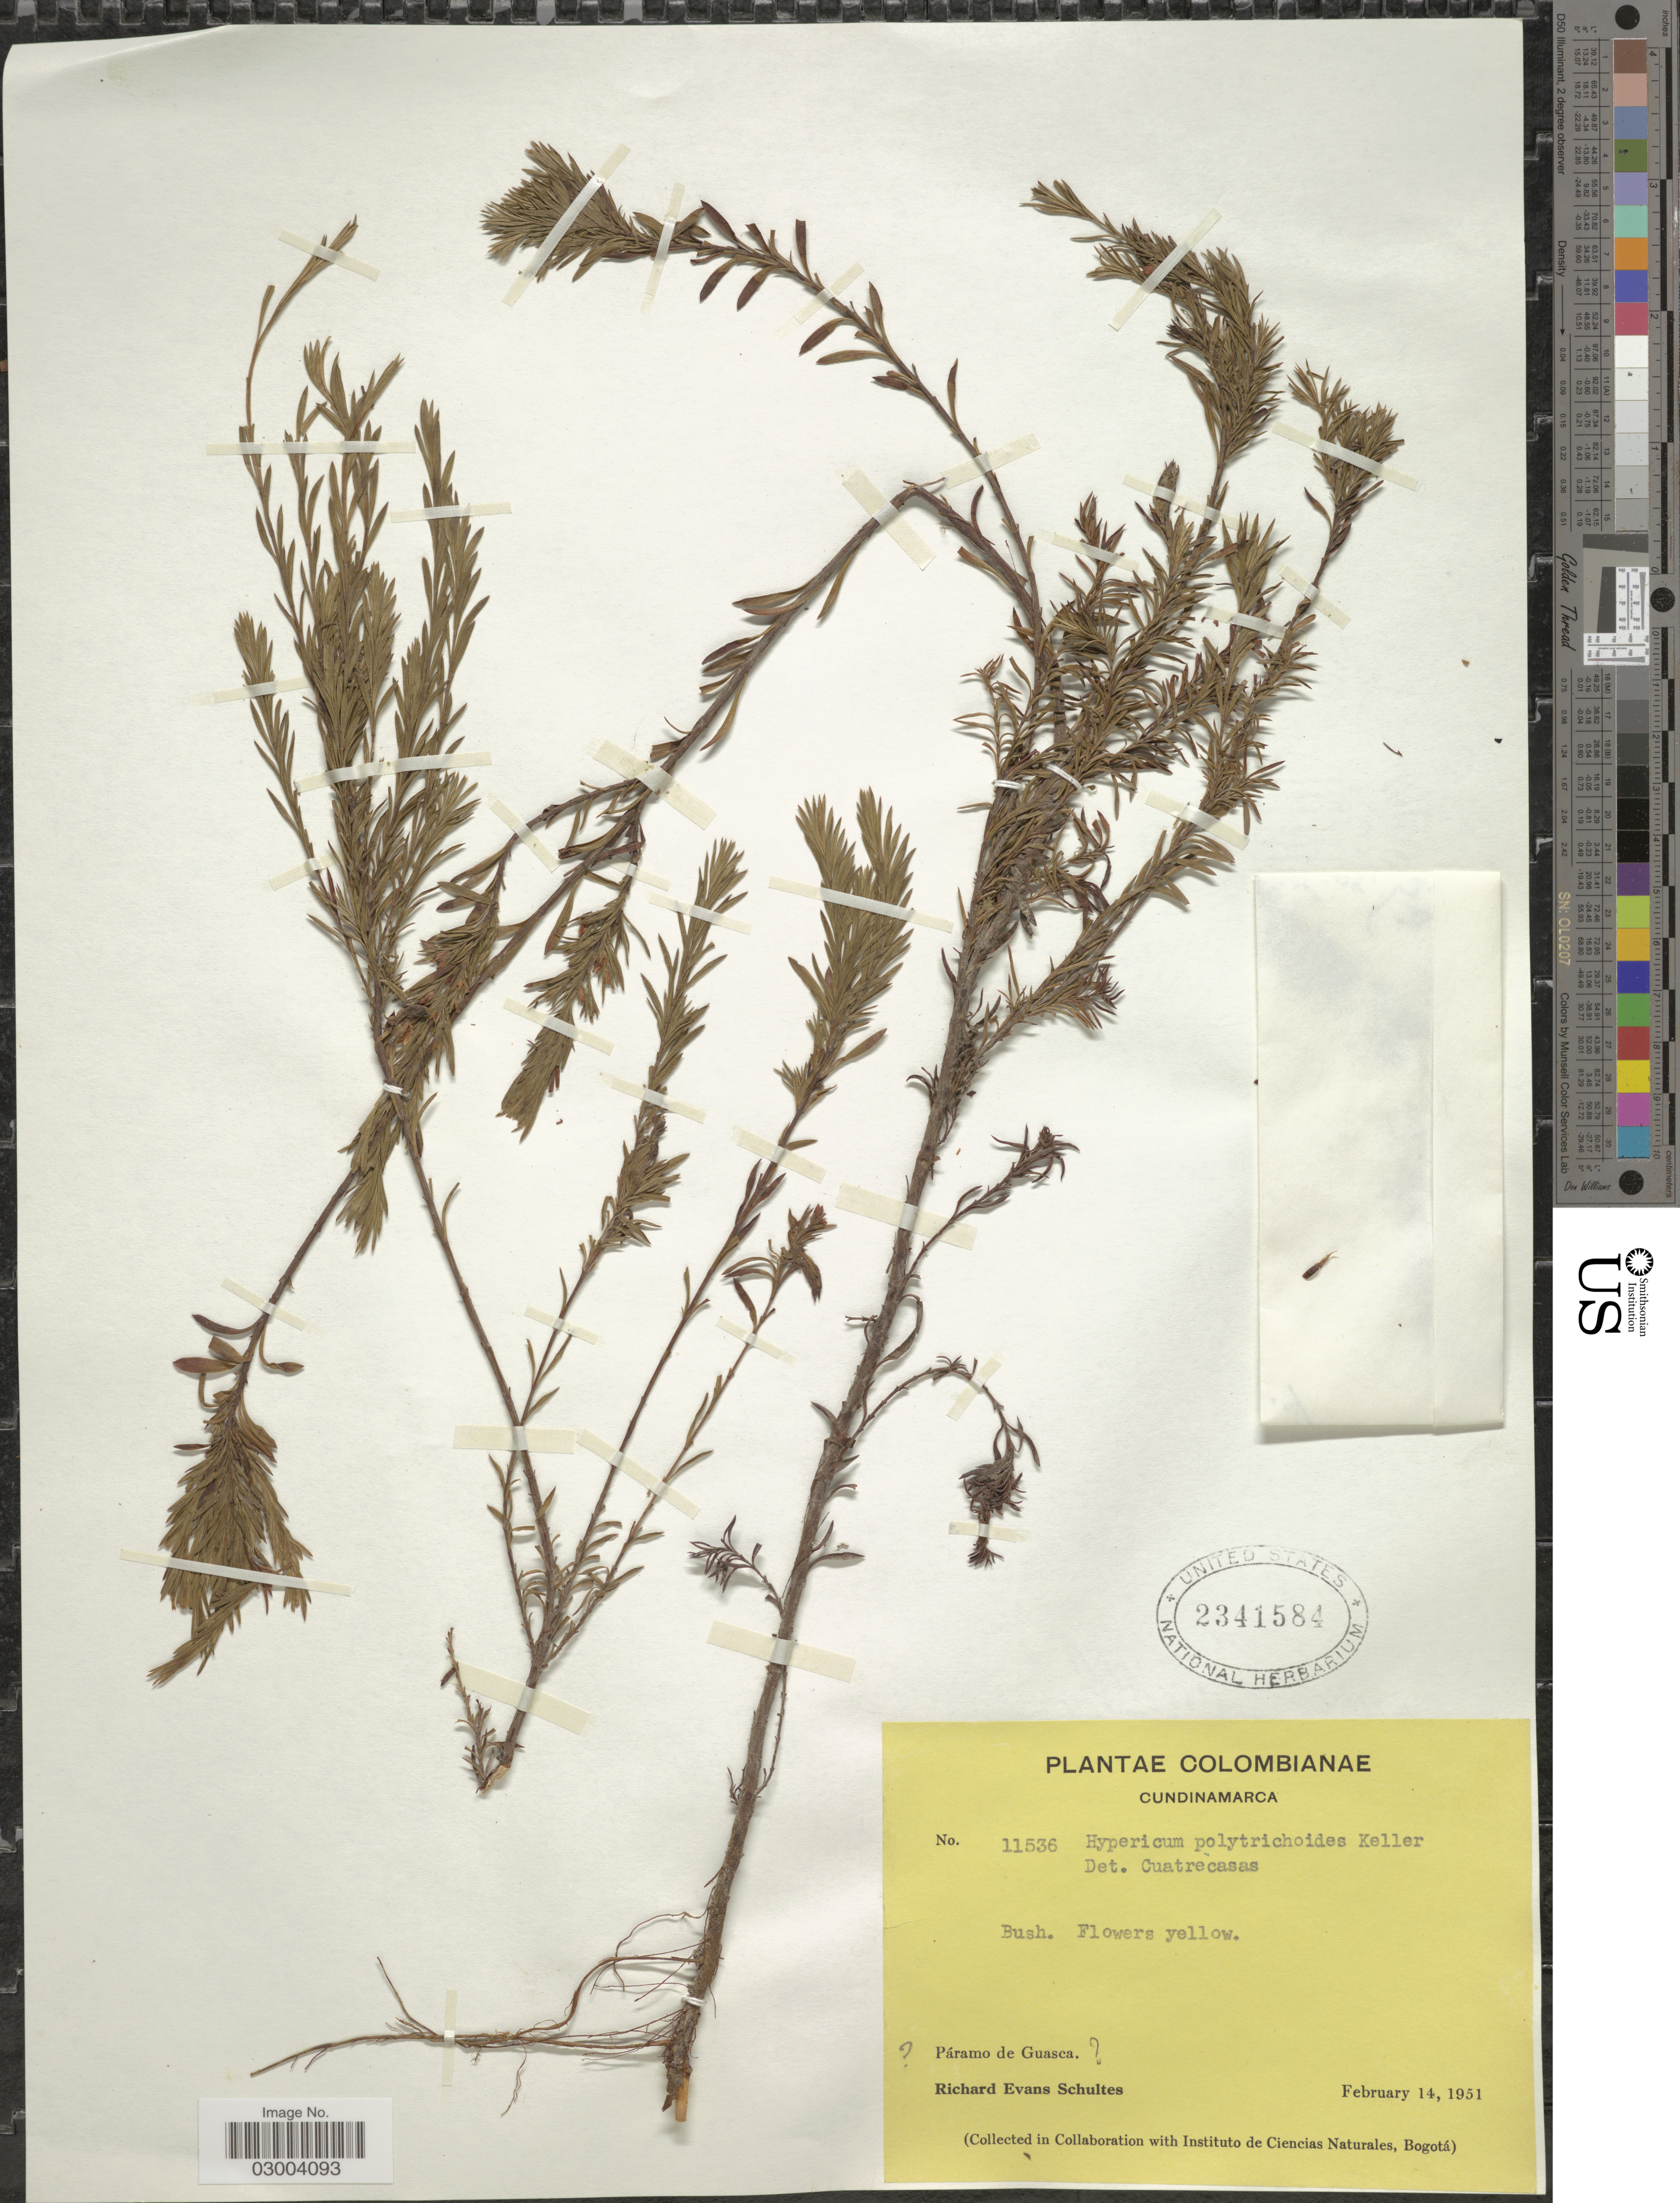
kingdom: Plantae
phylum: Tracheophyta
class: Magnoliopsida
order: Malpighiales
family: Hypericaceae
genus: Hypericum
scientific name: Hypericum pseudobrathys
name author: Turcz.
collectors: R. E. Schultes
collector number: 11536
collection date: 1951-02-14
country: Colombia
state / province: Cundinamarca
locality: Páramo de Guasca.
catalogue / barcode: US 2341584